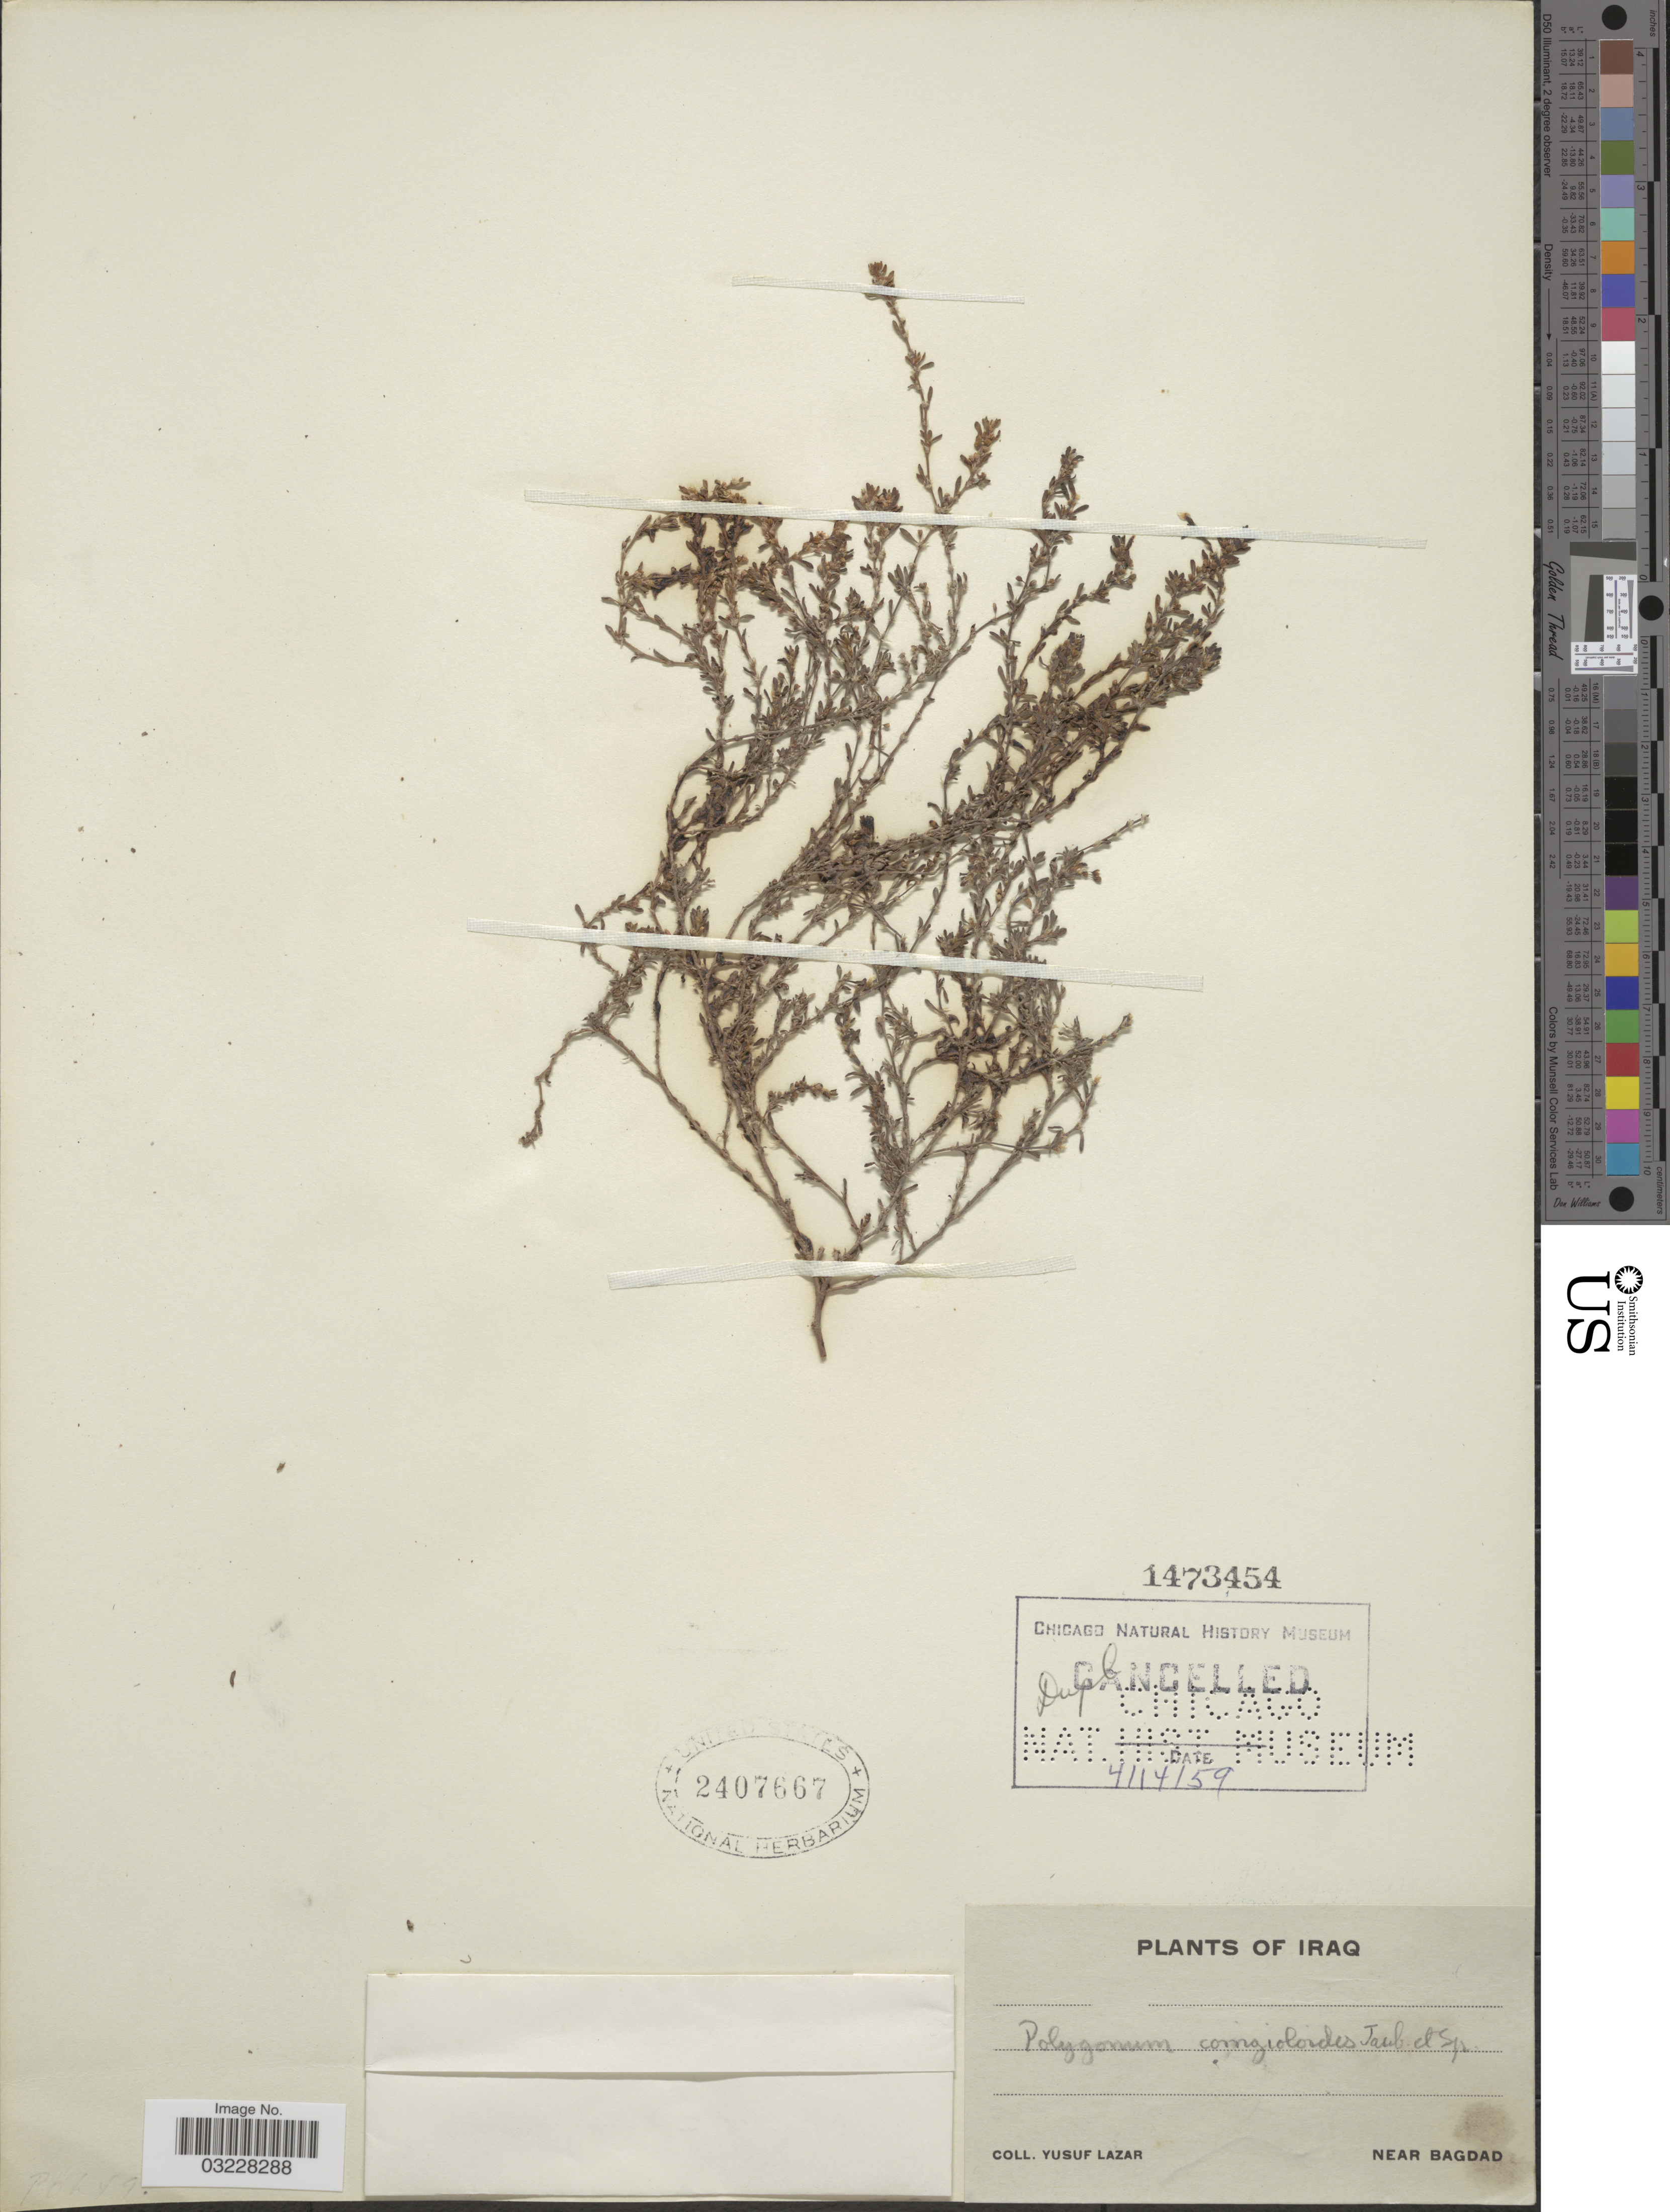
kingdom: Plantae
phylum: Tracheophyta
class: Magnoliopsida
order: Caryophyllales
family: Polygonaceae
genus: Polygonum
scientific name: Polygonum corrigioloides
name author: Jaub. & Spach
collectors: Y. Lazar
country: Iraq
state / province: Baghdad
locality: Near Bagdad.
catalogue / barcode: US 2407667